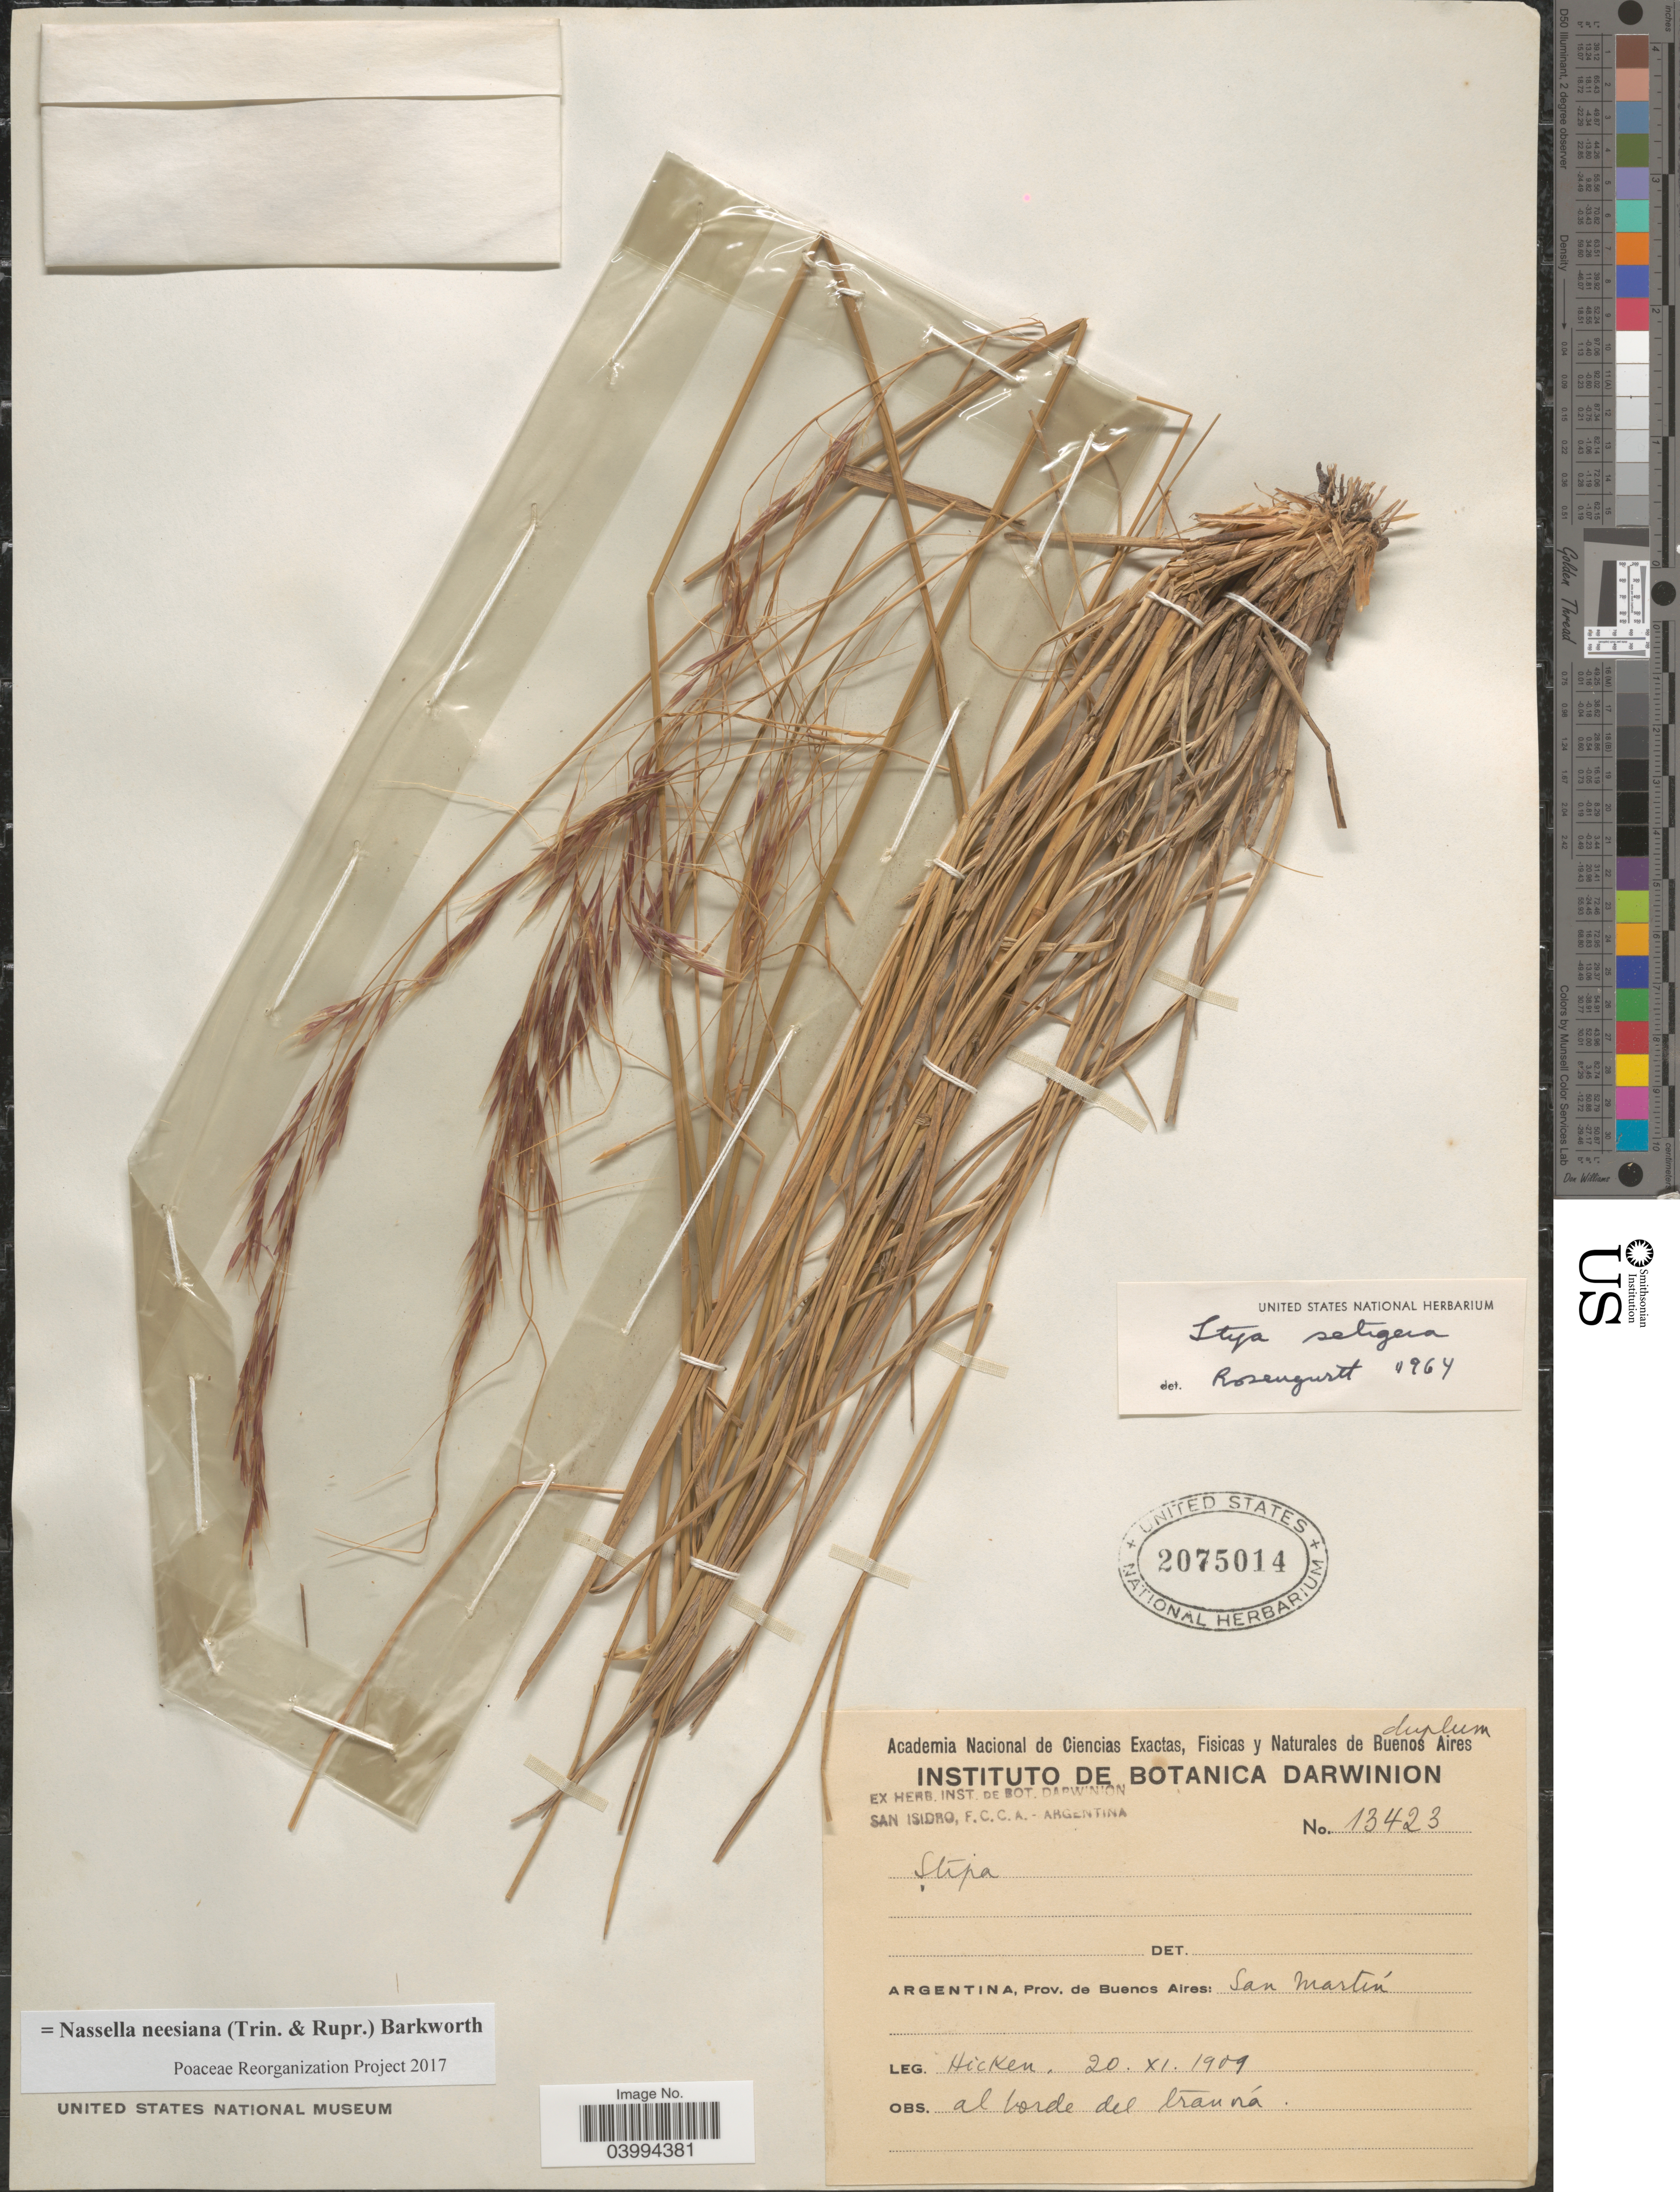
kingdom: Plantae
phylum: Tracheophyta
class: Liliopsida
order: Poales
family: Poaceae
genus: Nassella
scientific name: Nassella neesiana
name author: (Trin. & Rupr.) Barkworth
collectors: Hicken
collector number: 13423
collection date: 1909-11-20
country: Argentina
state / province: Buenos Aires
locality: San Martín.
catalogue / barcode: US 2075014